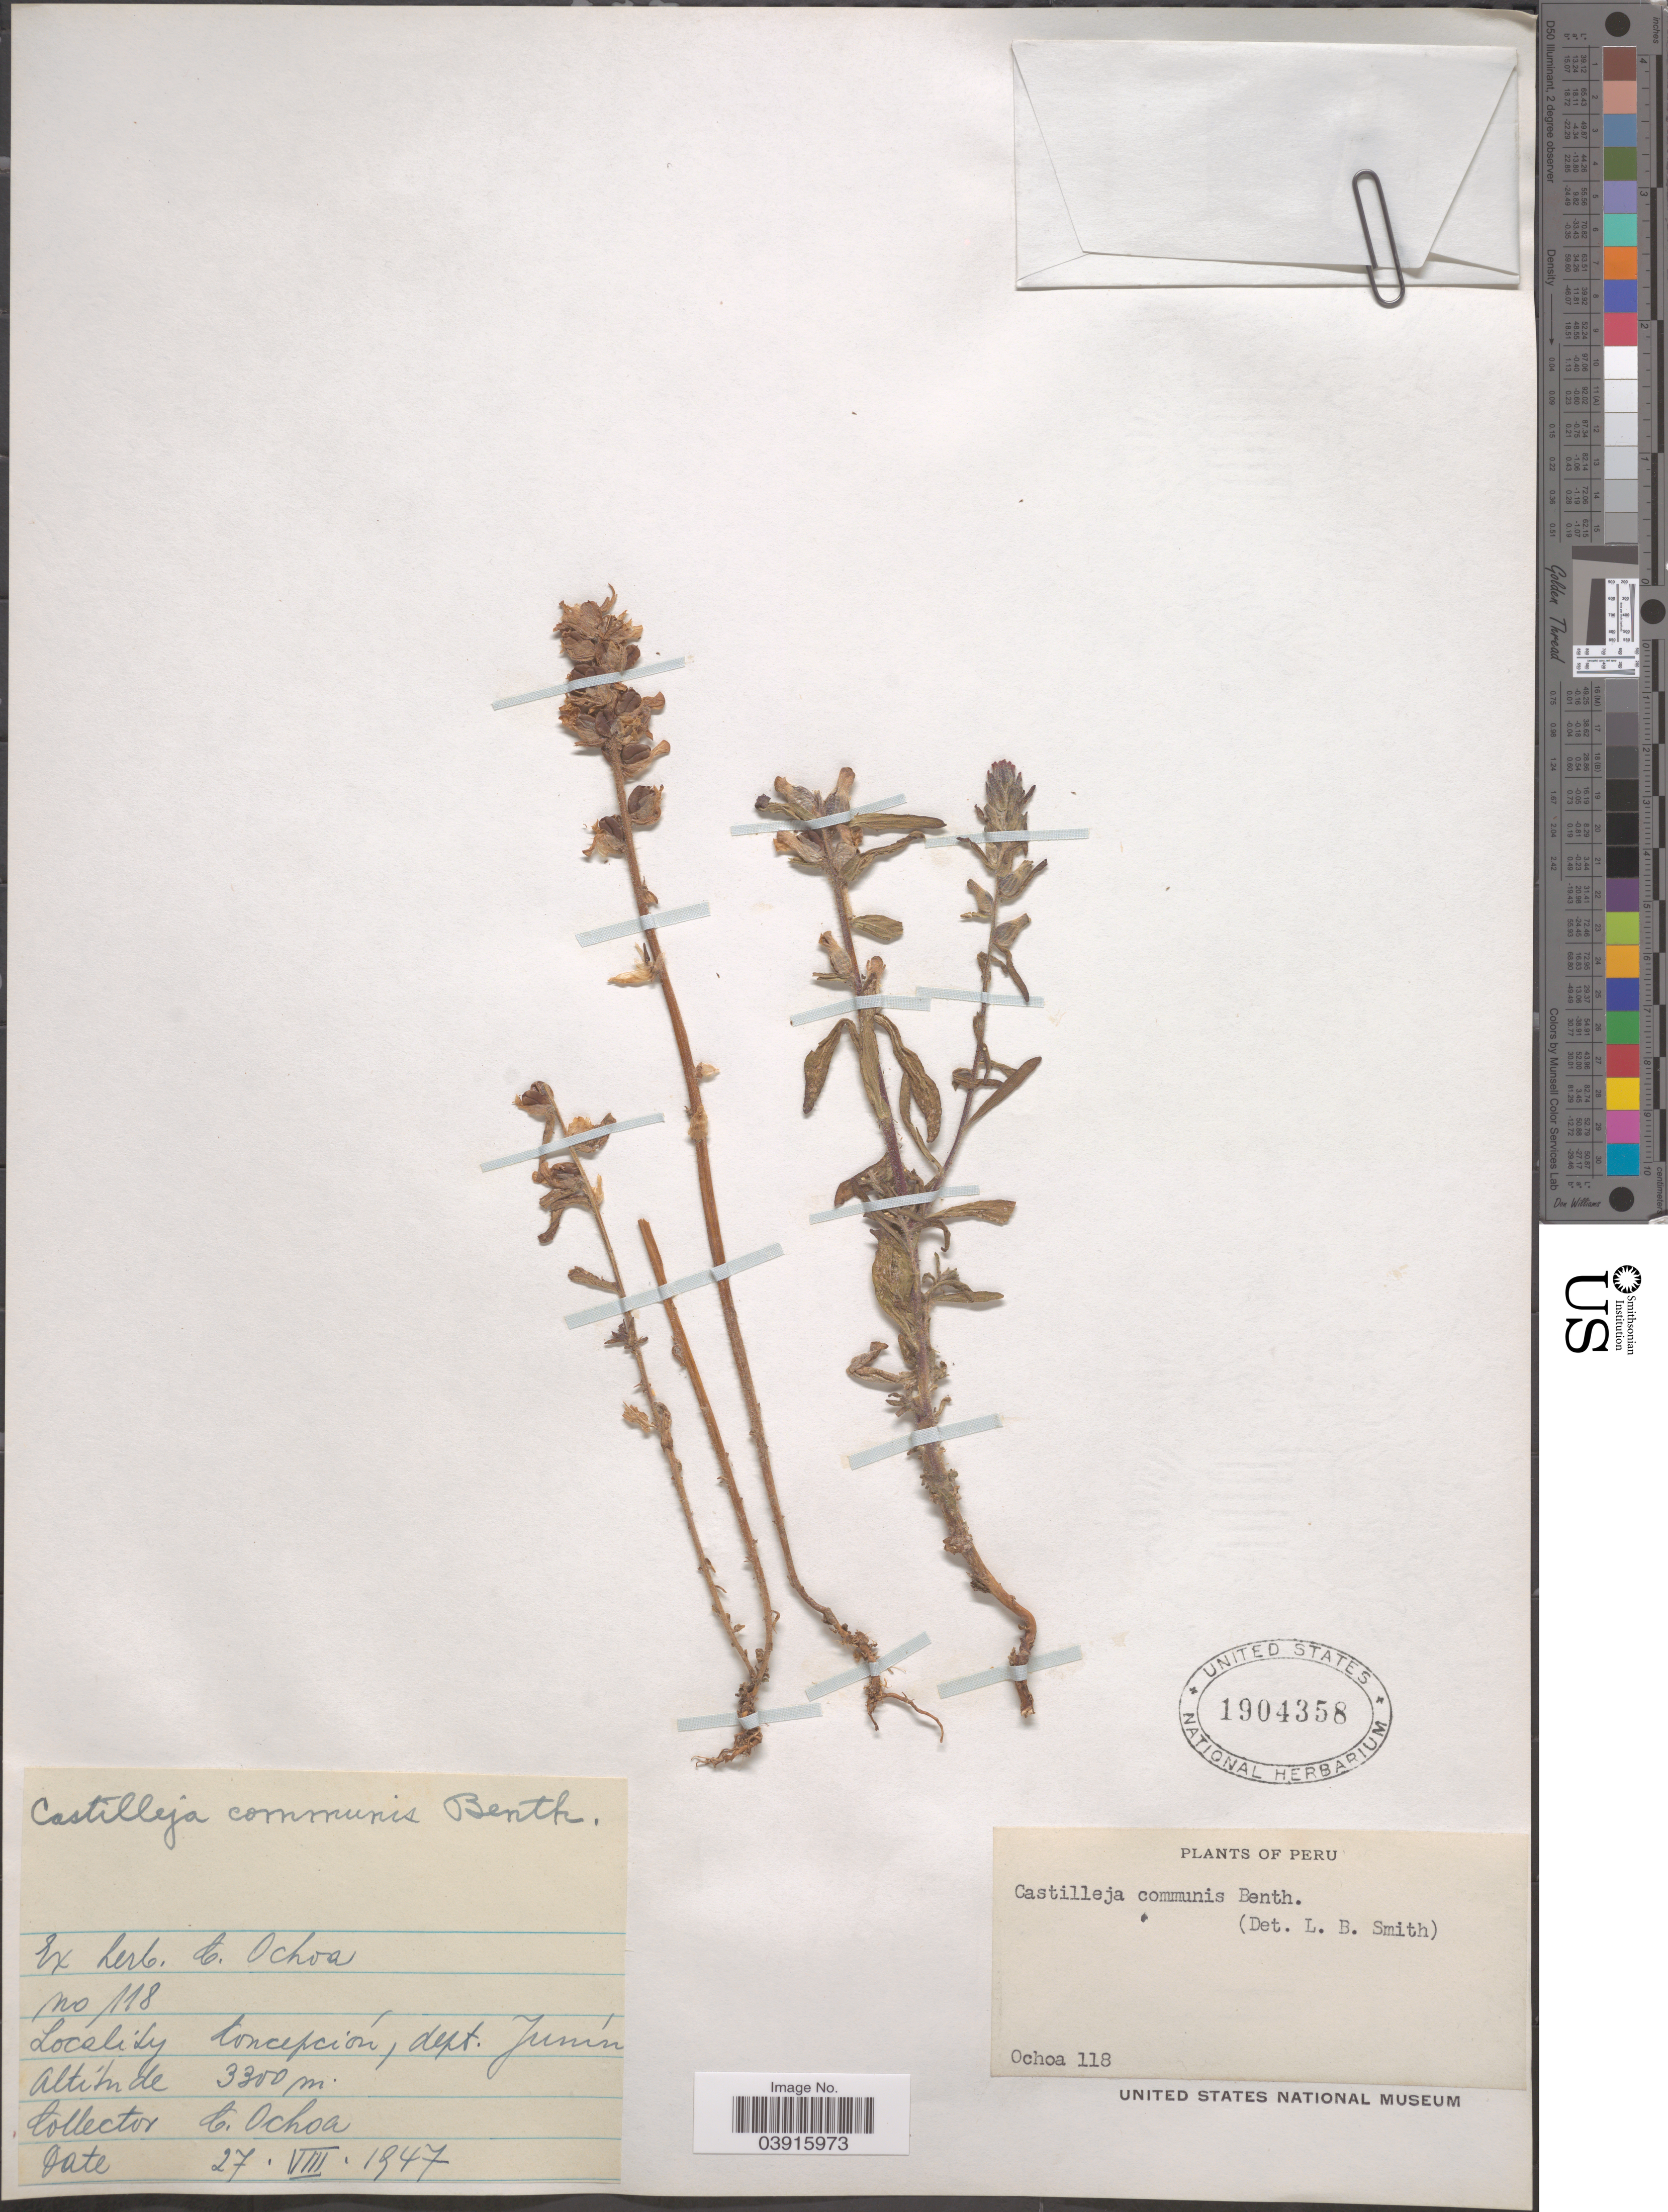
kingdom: Plantae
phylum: Tracheophyta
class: Magnoliopsida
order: Lamiales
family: Orobanchaceae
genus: Castilleja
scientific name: Castilleja communis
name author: Benth.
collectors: C. Ochoa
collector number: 118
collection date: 1947-08-27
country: Peru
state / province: Junín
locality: Concepción, dept. Junín.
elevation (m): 3300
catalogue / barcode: US 1904358